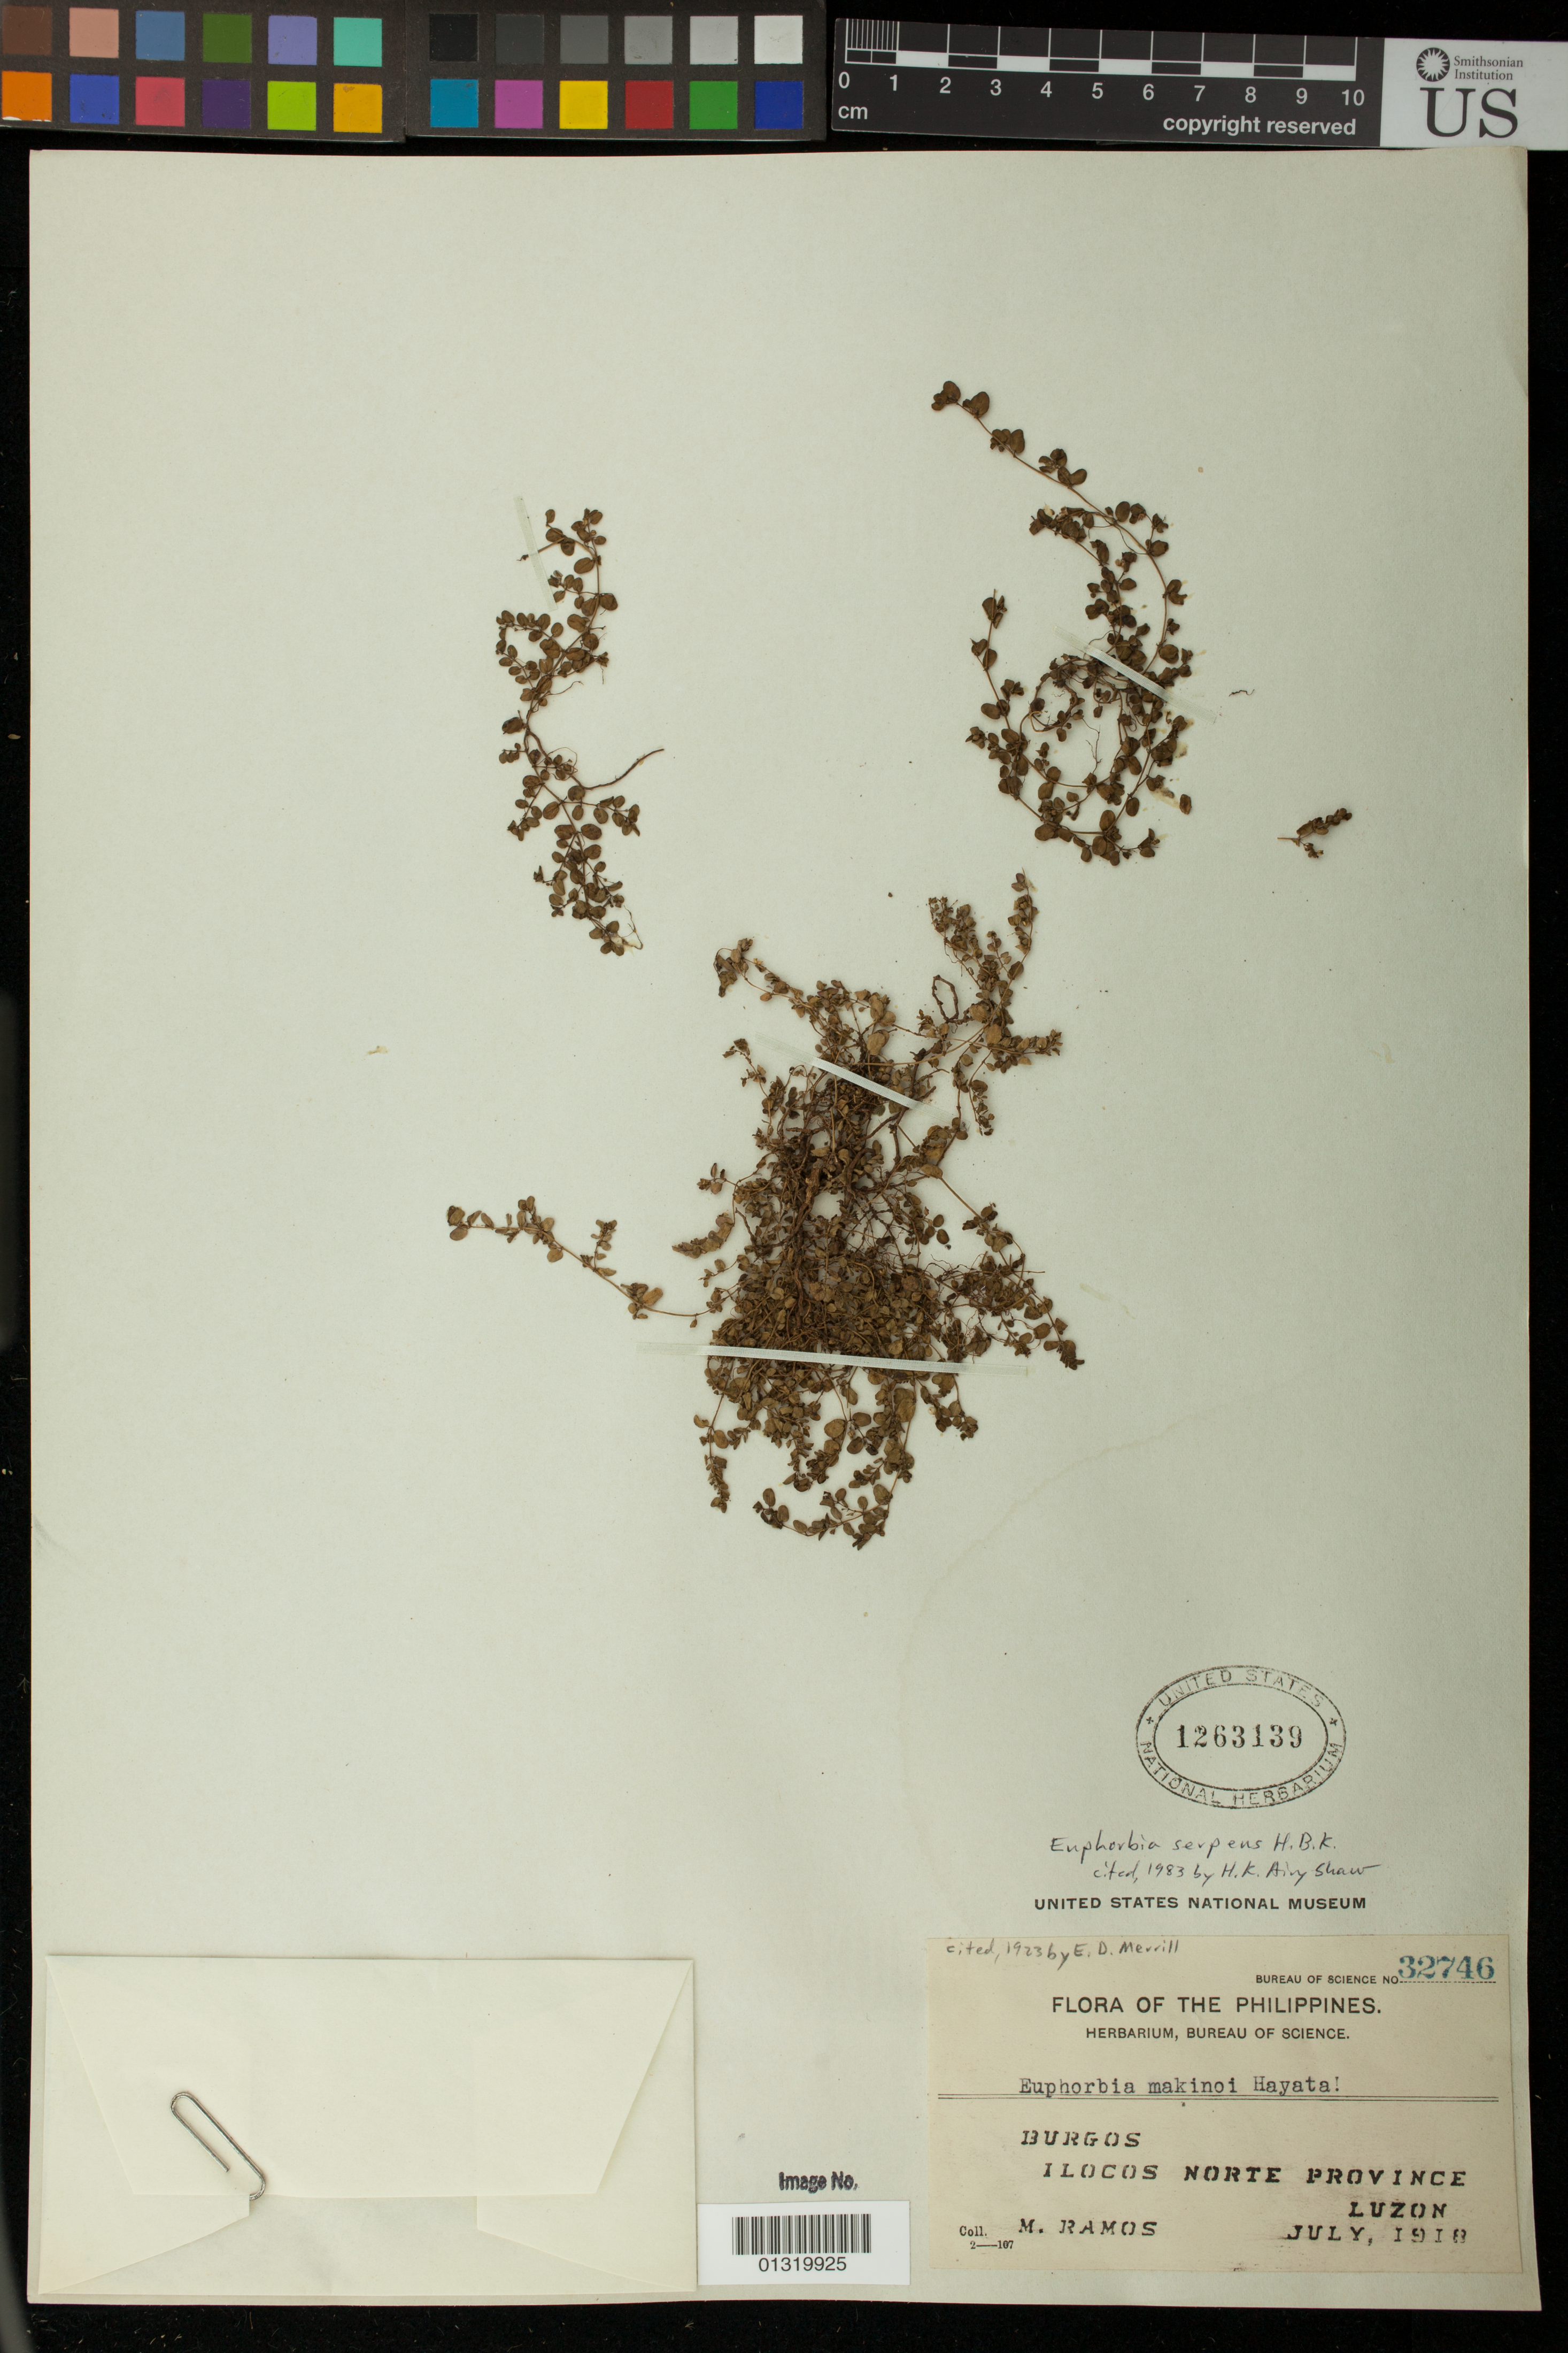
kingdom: Plantae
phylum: Tracheophyta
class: Magnoliopsida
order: Malpighiales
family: Euphorbiaceae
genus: Euphorbia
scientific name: Euphorbia serpens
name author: Kunth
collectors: F. Ramos M.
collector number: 32746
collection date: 1918-07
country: Philippines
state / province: Ilocos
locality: Burgos; Ilocos Norte Province; Luzon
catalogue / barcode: US 1263139